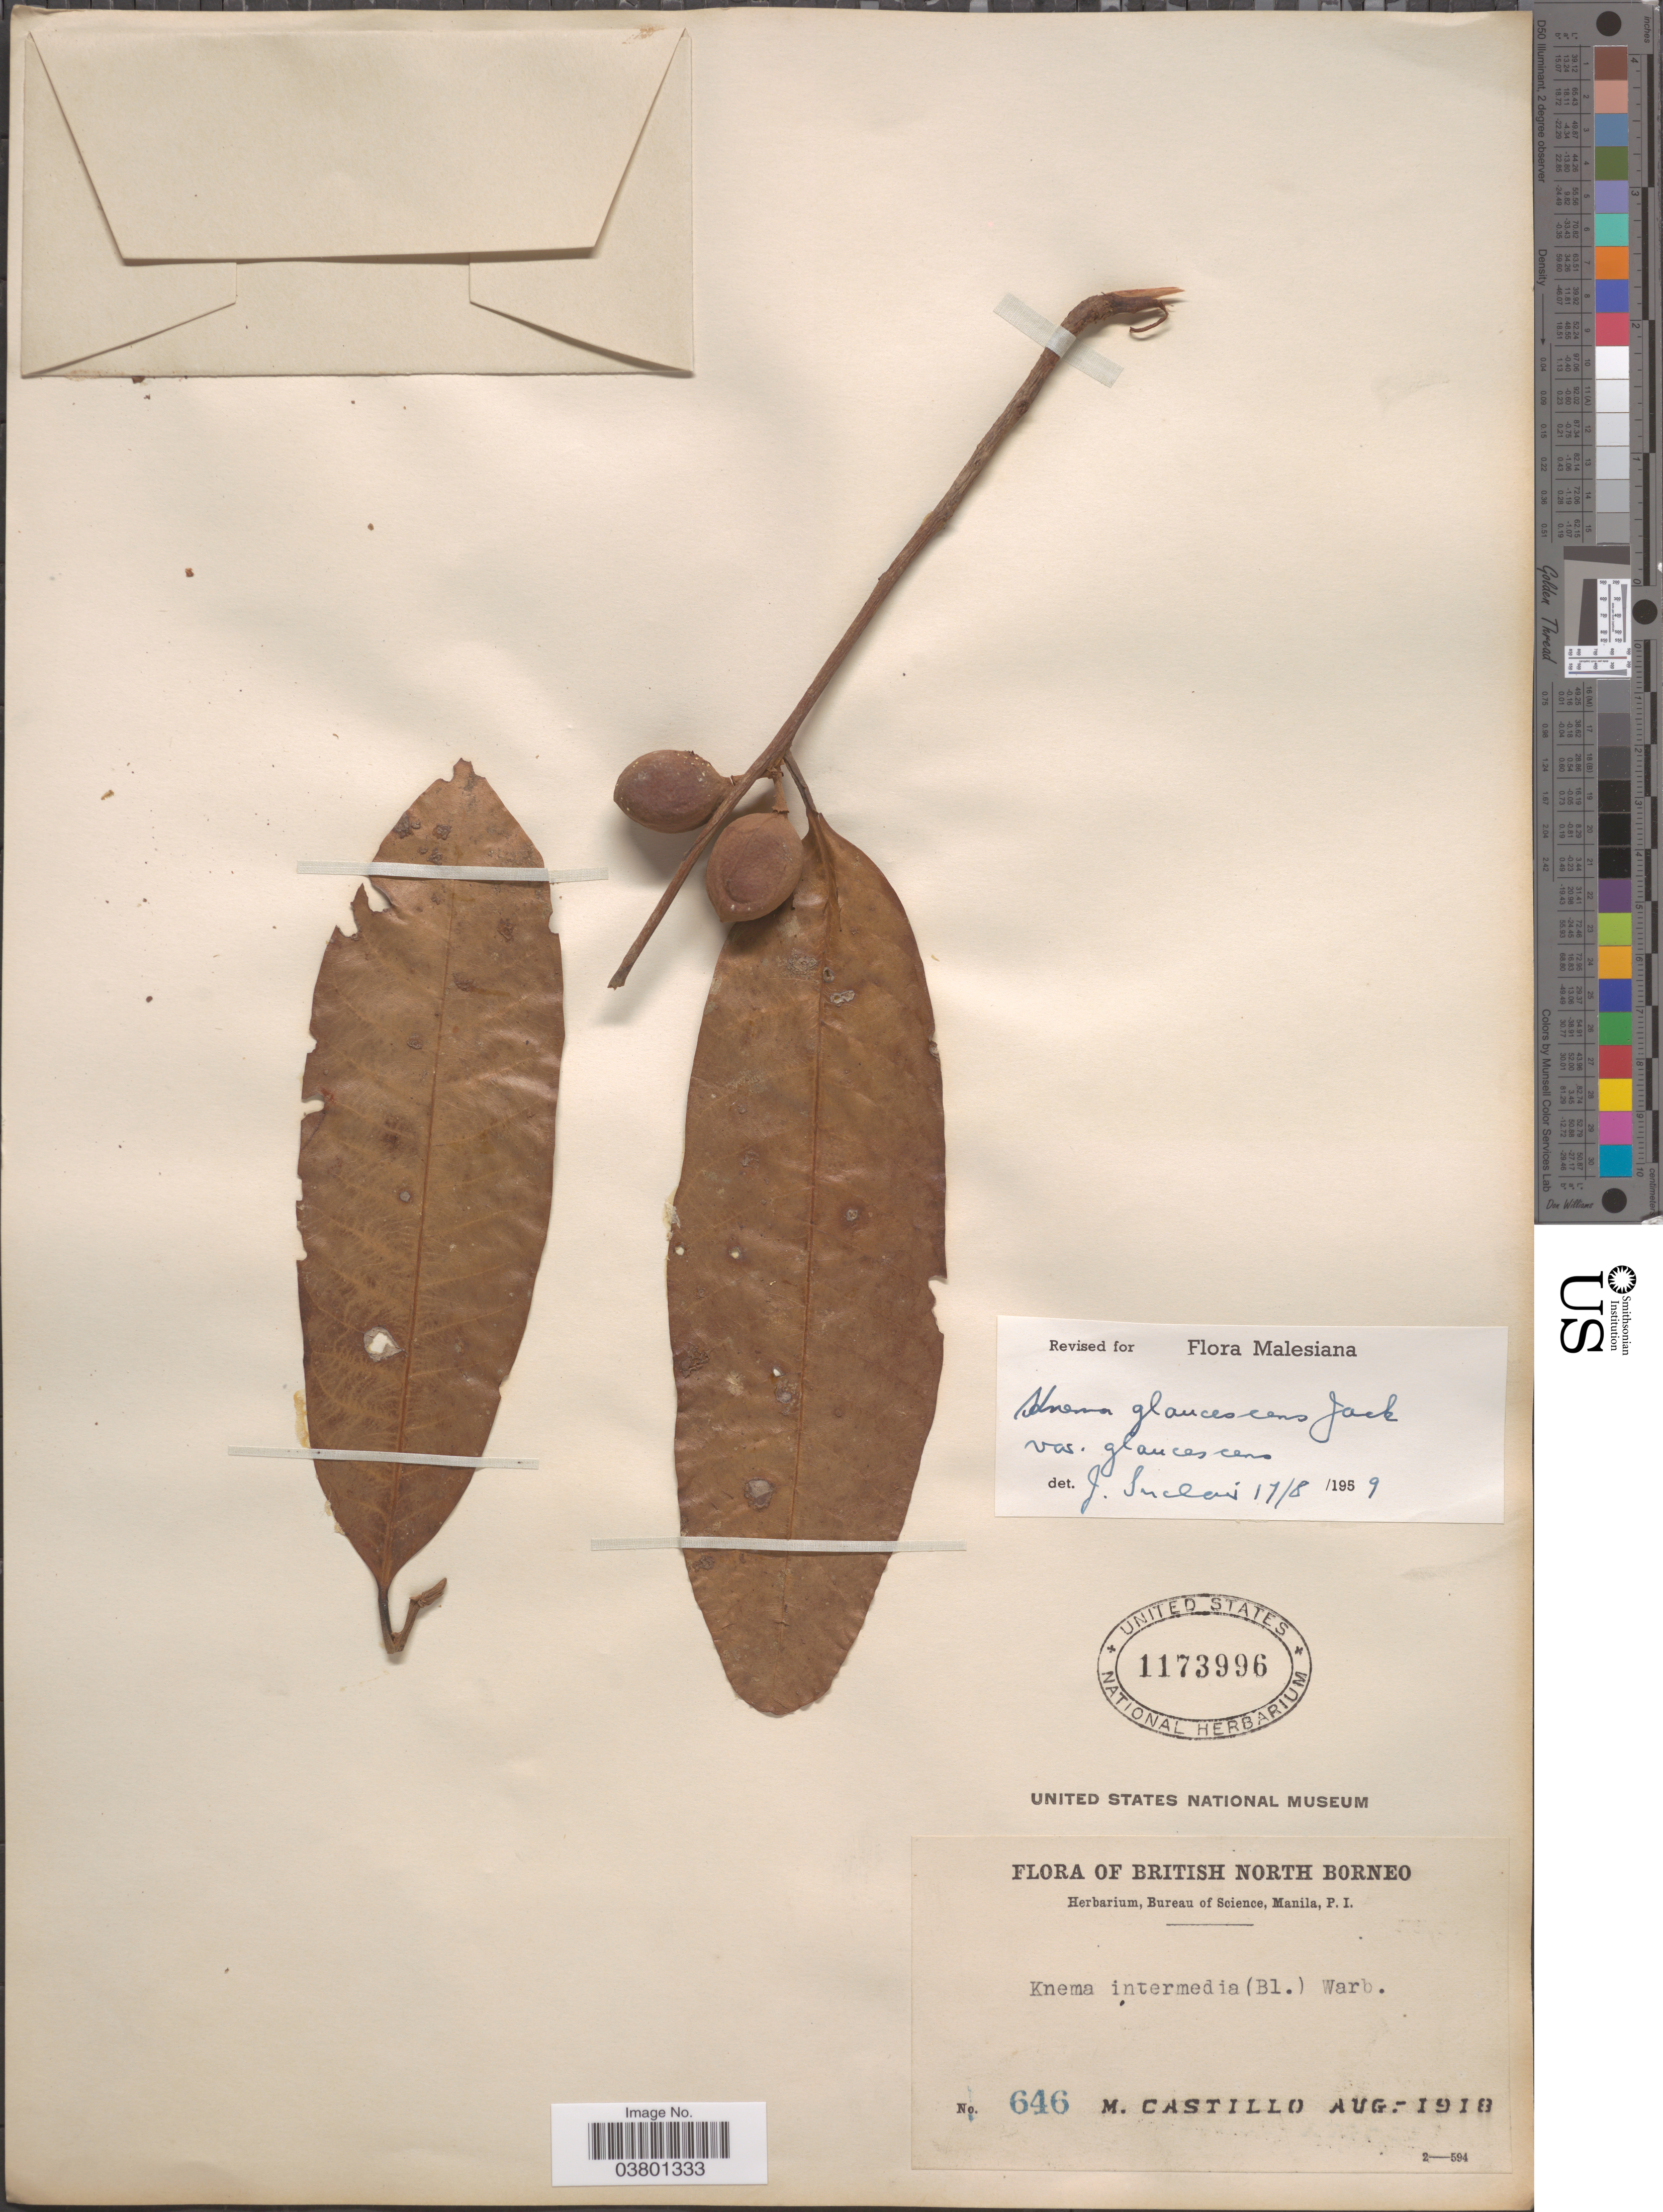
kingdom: Plantae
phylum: Tracheophyta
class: Magnoliopsida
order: Magnoliales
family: Myristicaceae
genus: Knema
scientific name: Knema glaucescens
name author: Jack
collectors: M. Castillo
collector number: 646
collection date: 1918-08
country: Malaysia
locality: British North Borneo.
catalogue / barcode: US 1173996